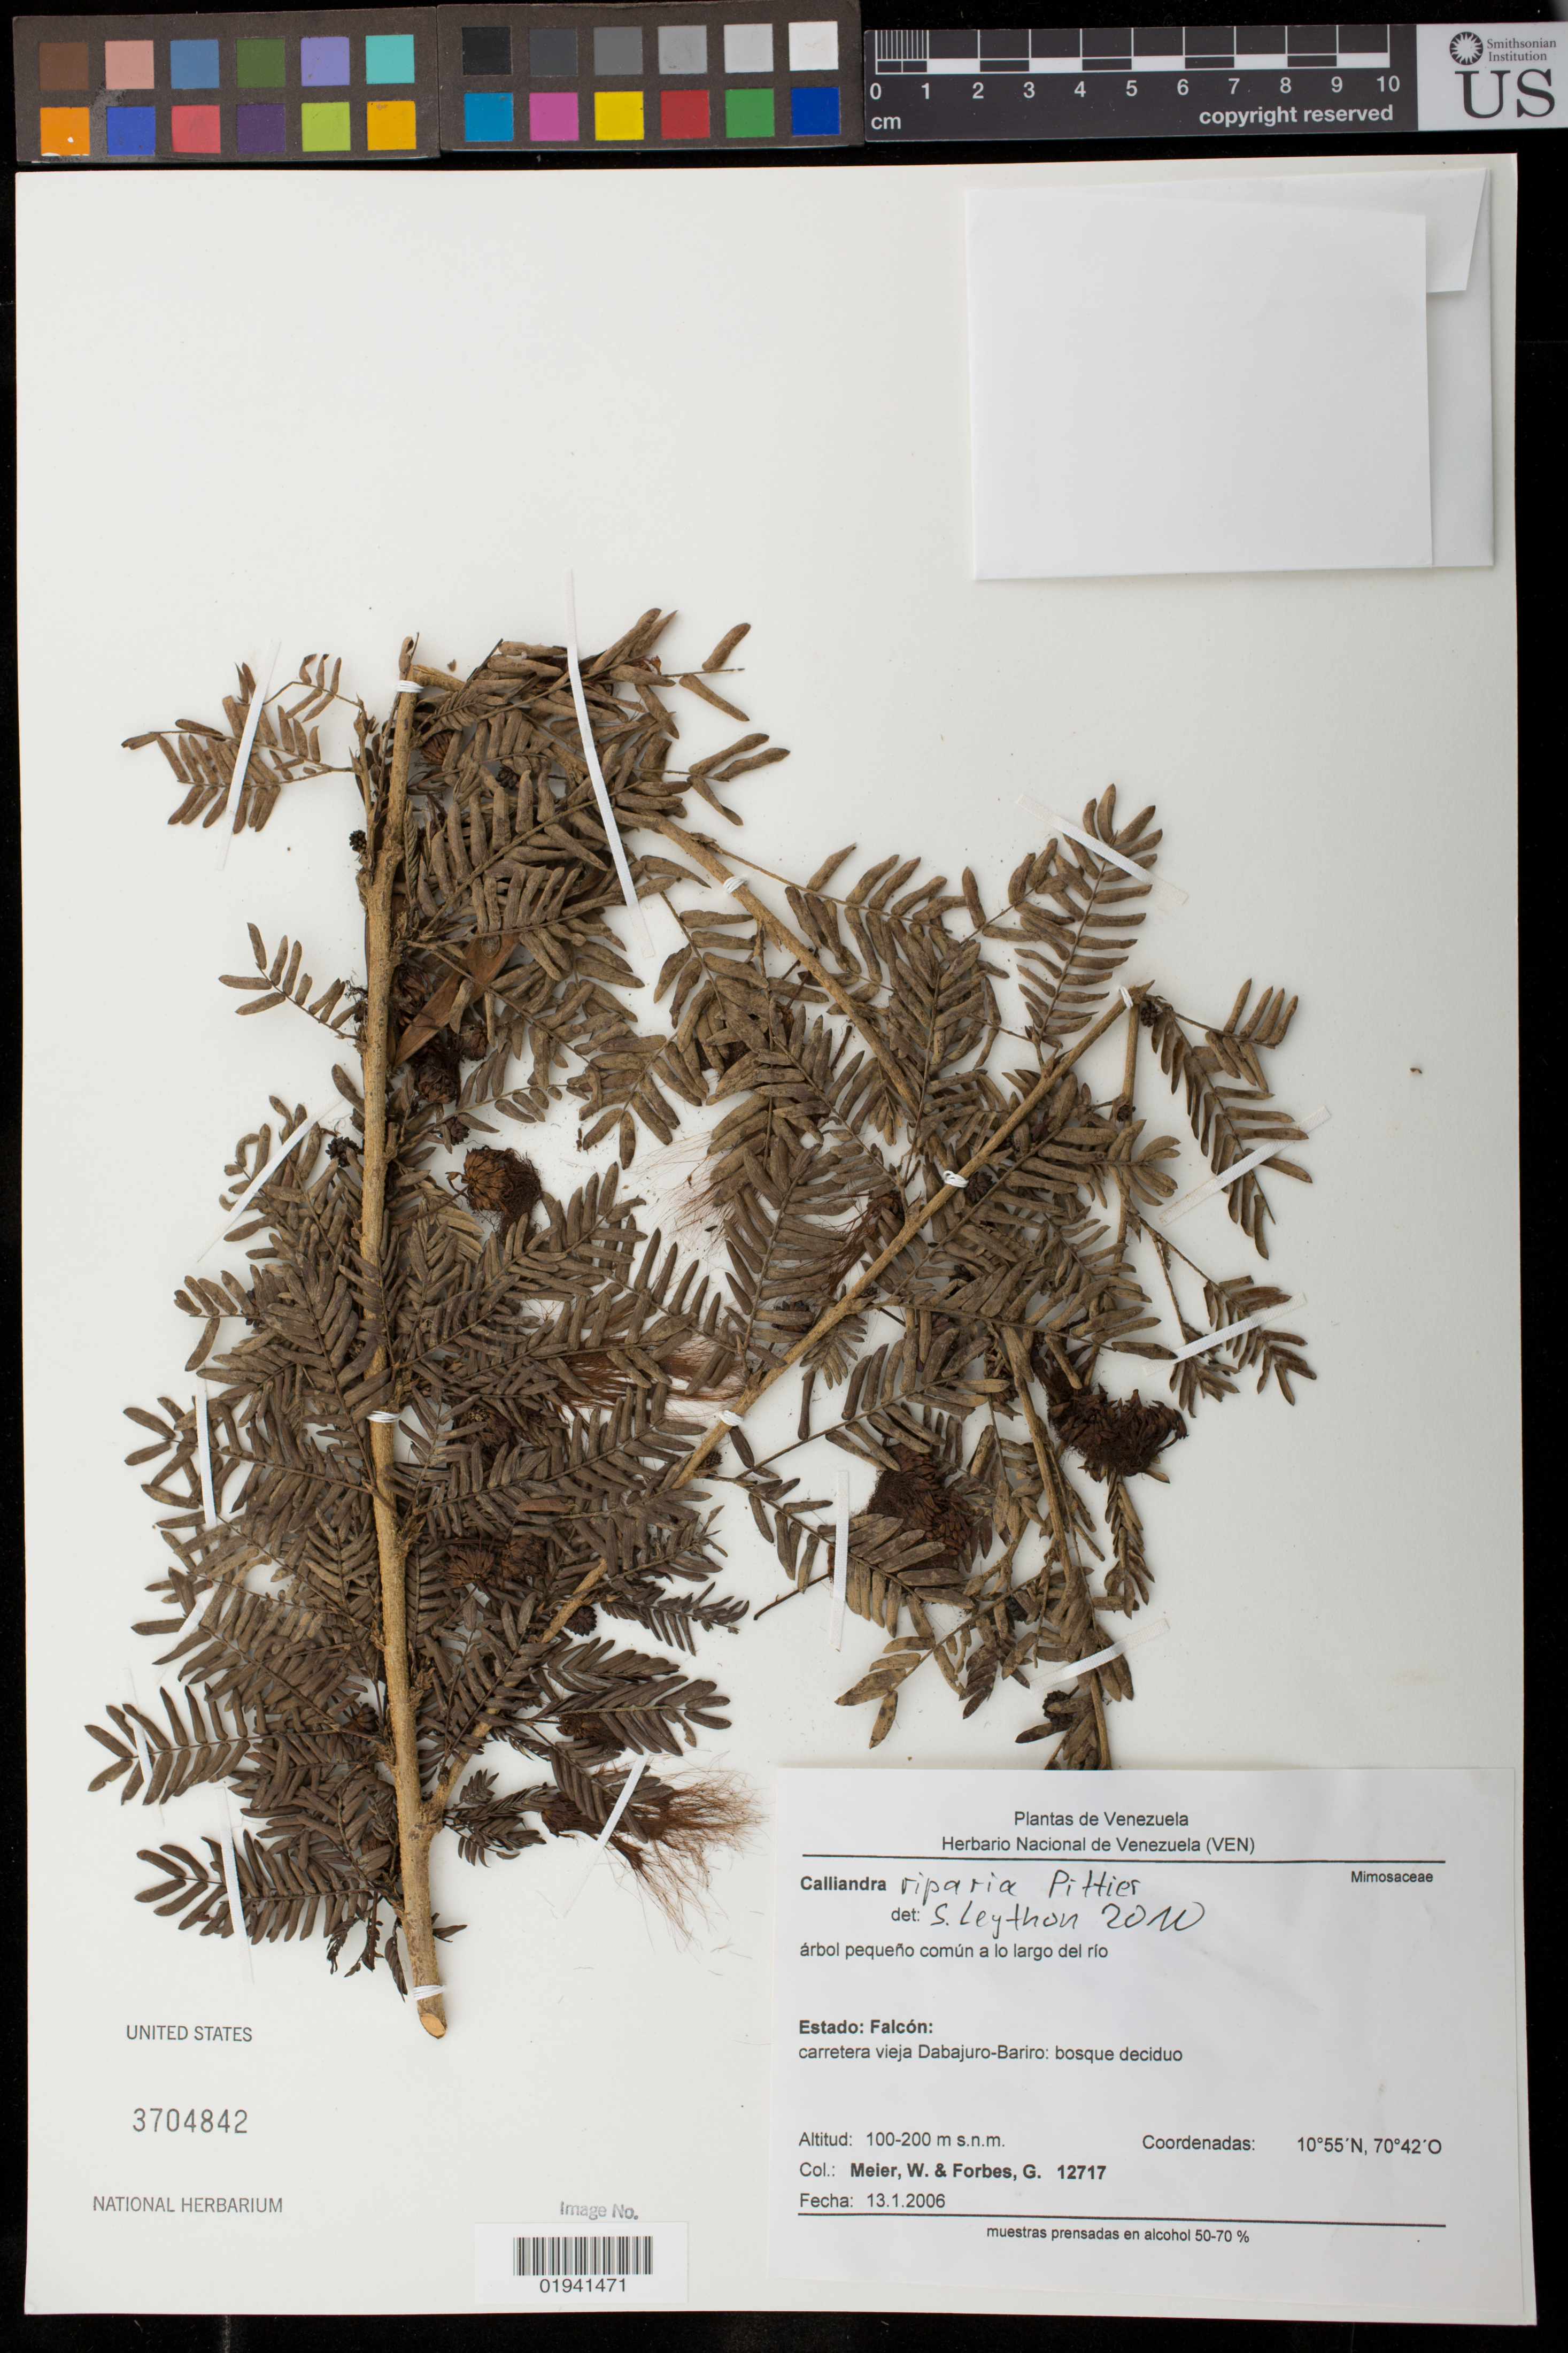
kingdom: Plantae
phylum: Tracheophyta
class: Magnoliopsida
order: Fabales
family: Fabaceae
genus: Calliandra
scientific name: Calliandra riparia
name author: Pittier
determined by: Leython, S.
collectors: W. Meier & G. Forbes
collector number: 12717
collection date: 2006-01-13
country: Venezuela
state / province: Falcón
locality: carretera vieja Dabajuro-Bariro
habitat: bosque deciduo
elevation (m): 100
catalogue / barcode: US 3704842